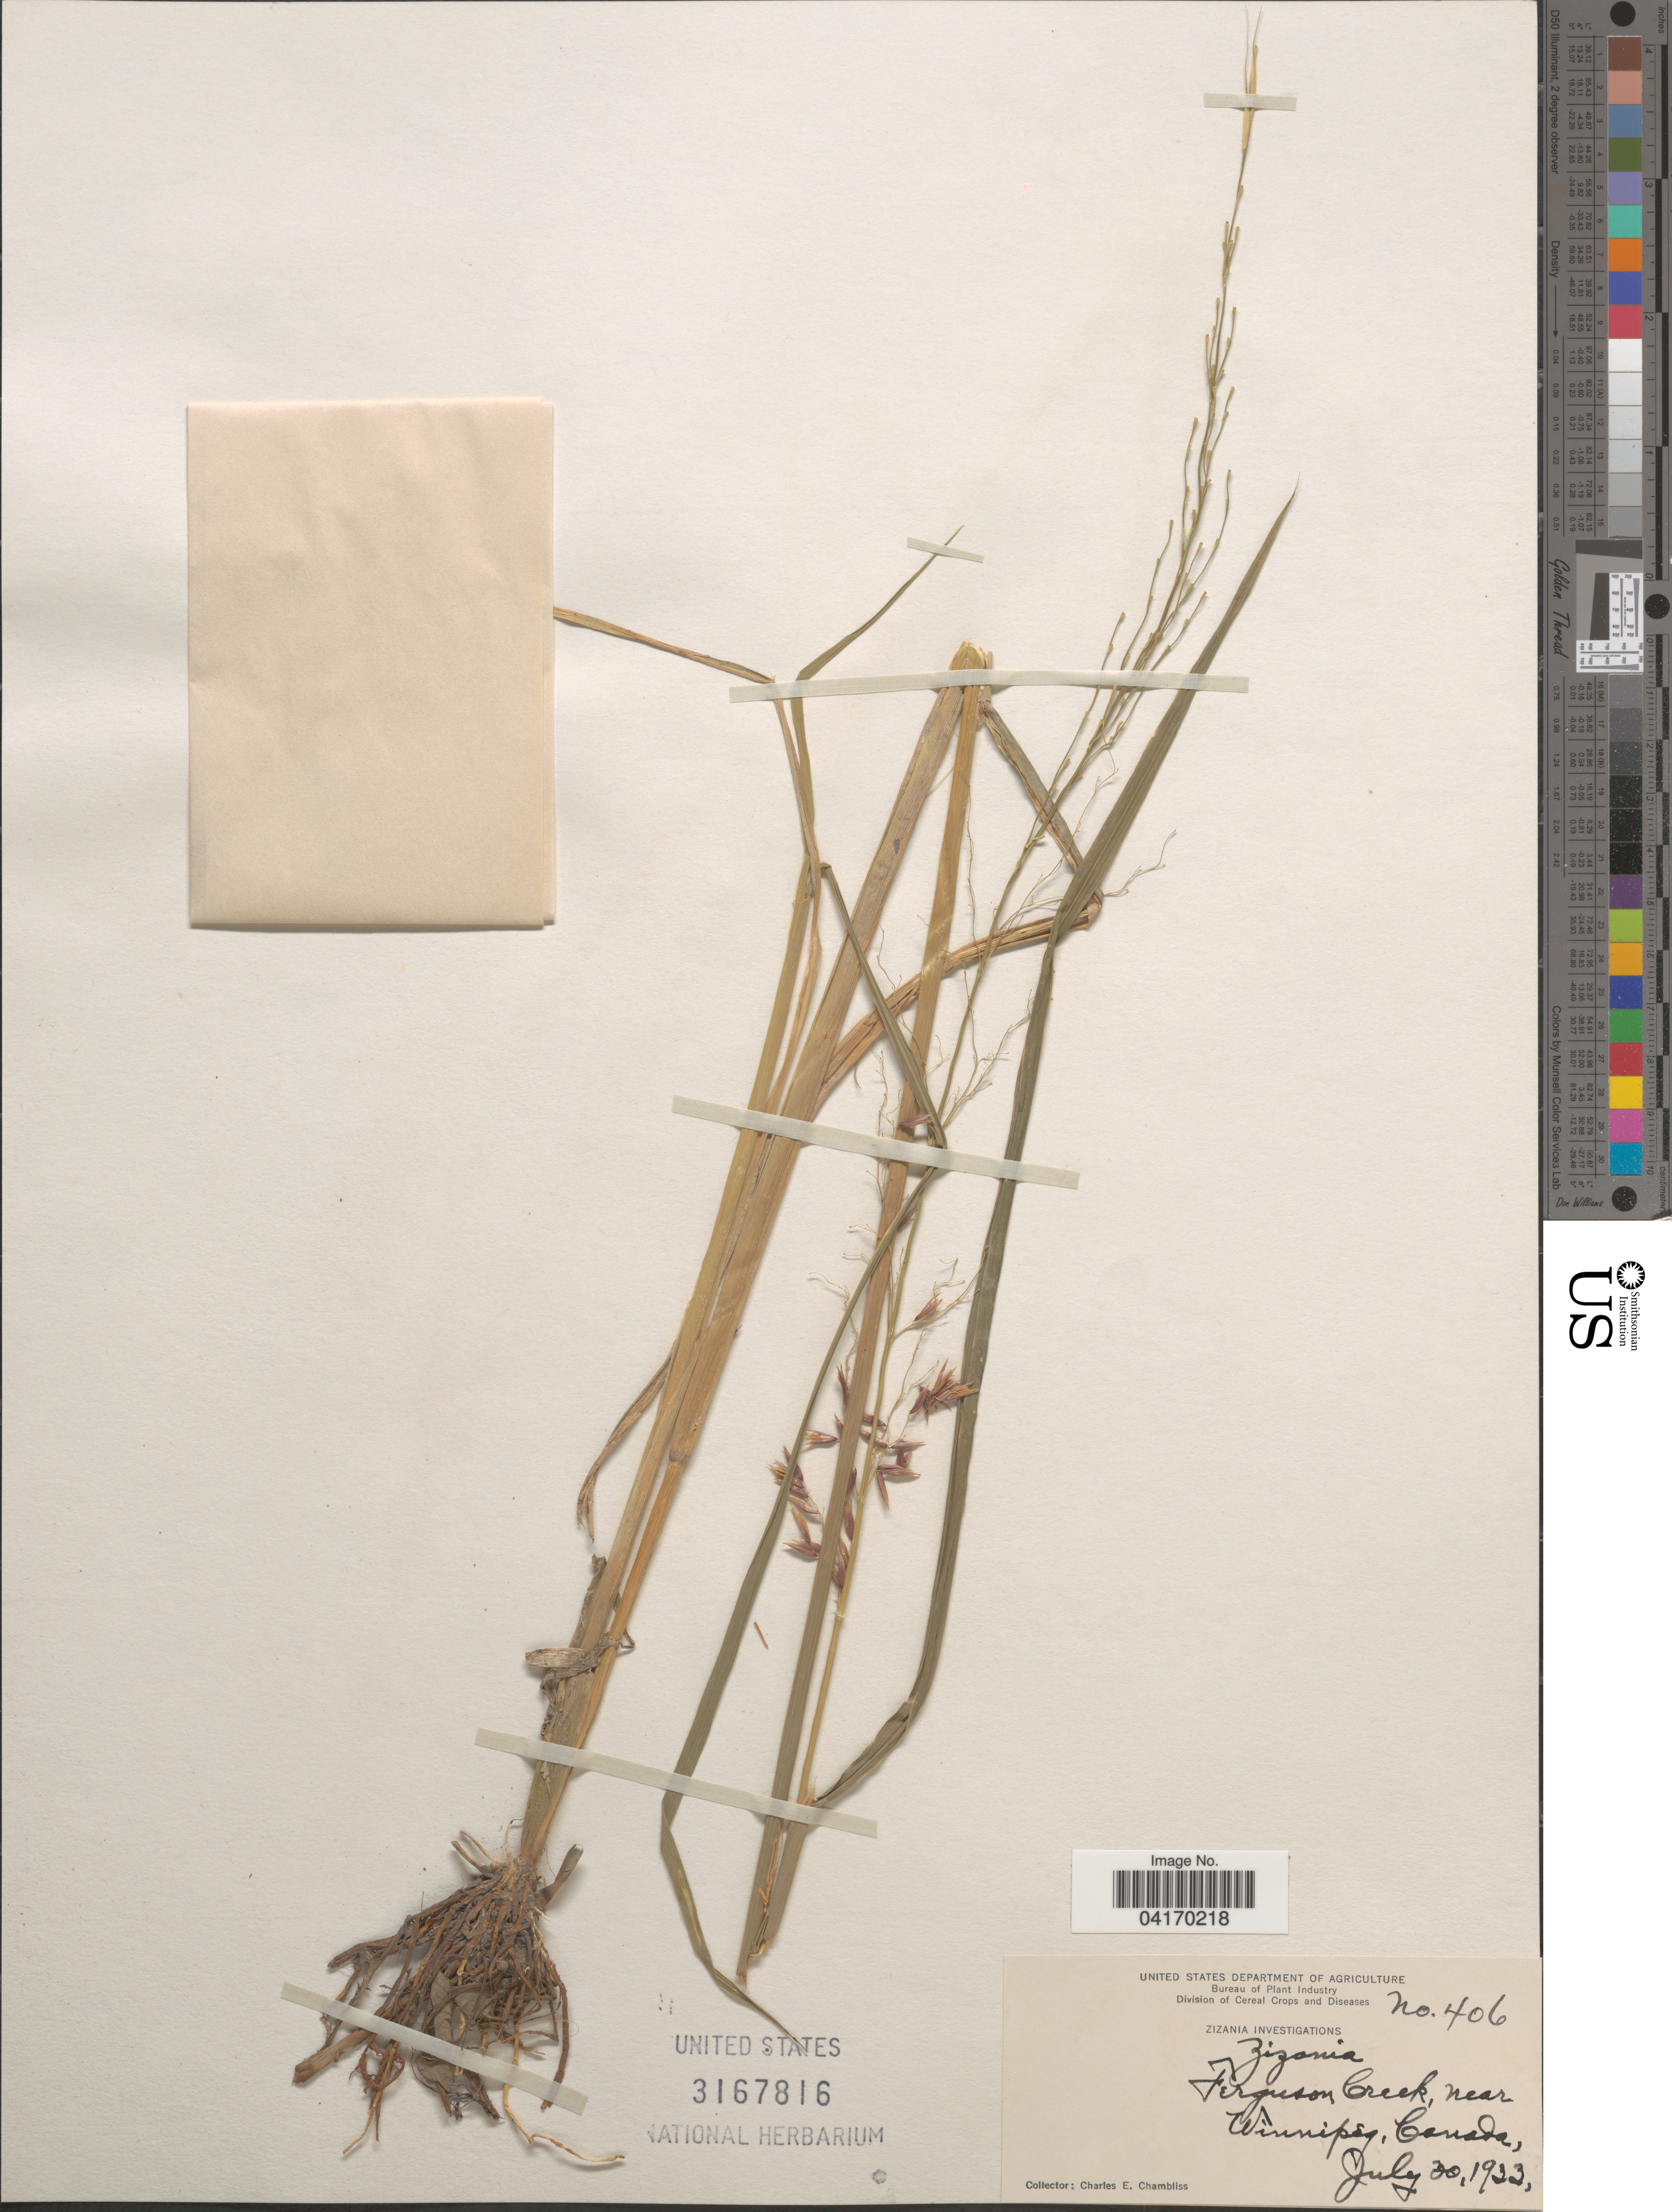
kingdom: Plantae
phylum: Tracheophyta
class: Liliopsida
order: Poales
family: Poaceae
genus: Zizania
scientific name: Zizania palustris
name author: L.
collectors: C. Chambliss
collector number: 406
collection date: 1933-07-30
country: Canada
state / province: Manitoba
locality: Ferguson Creek, near Winnipeg.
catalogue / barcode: US 3167816